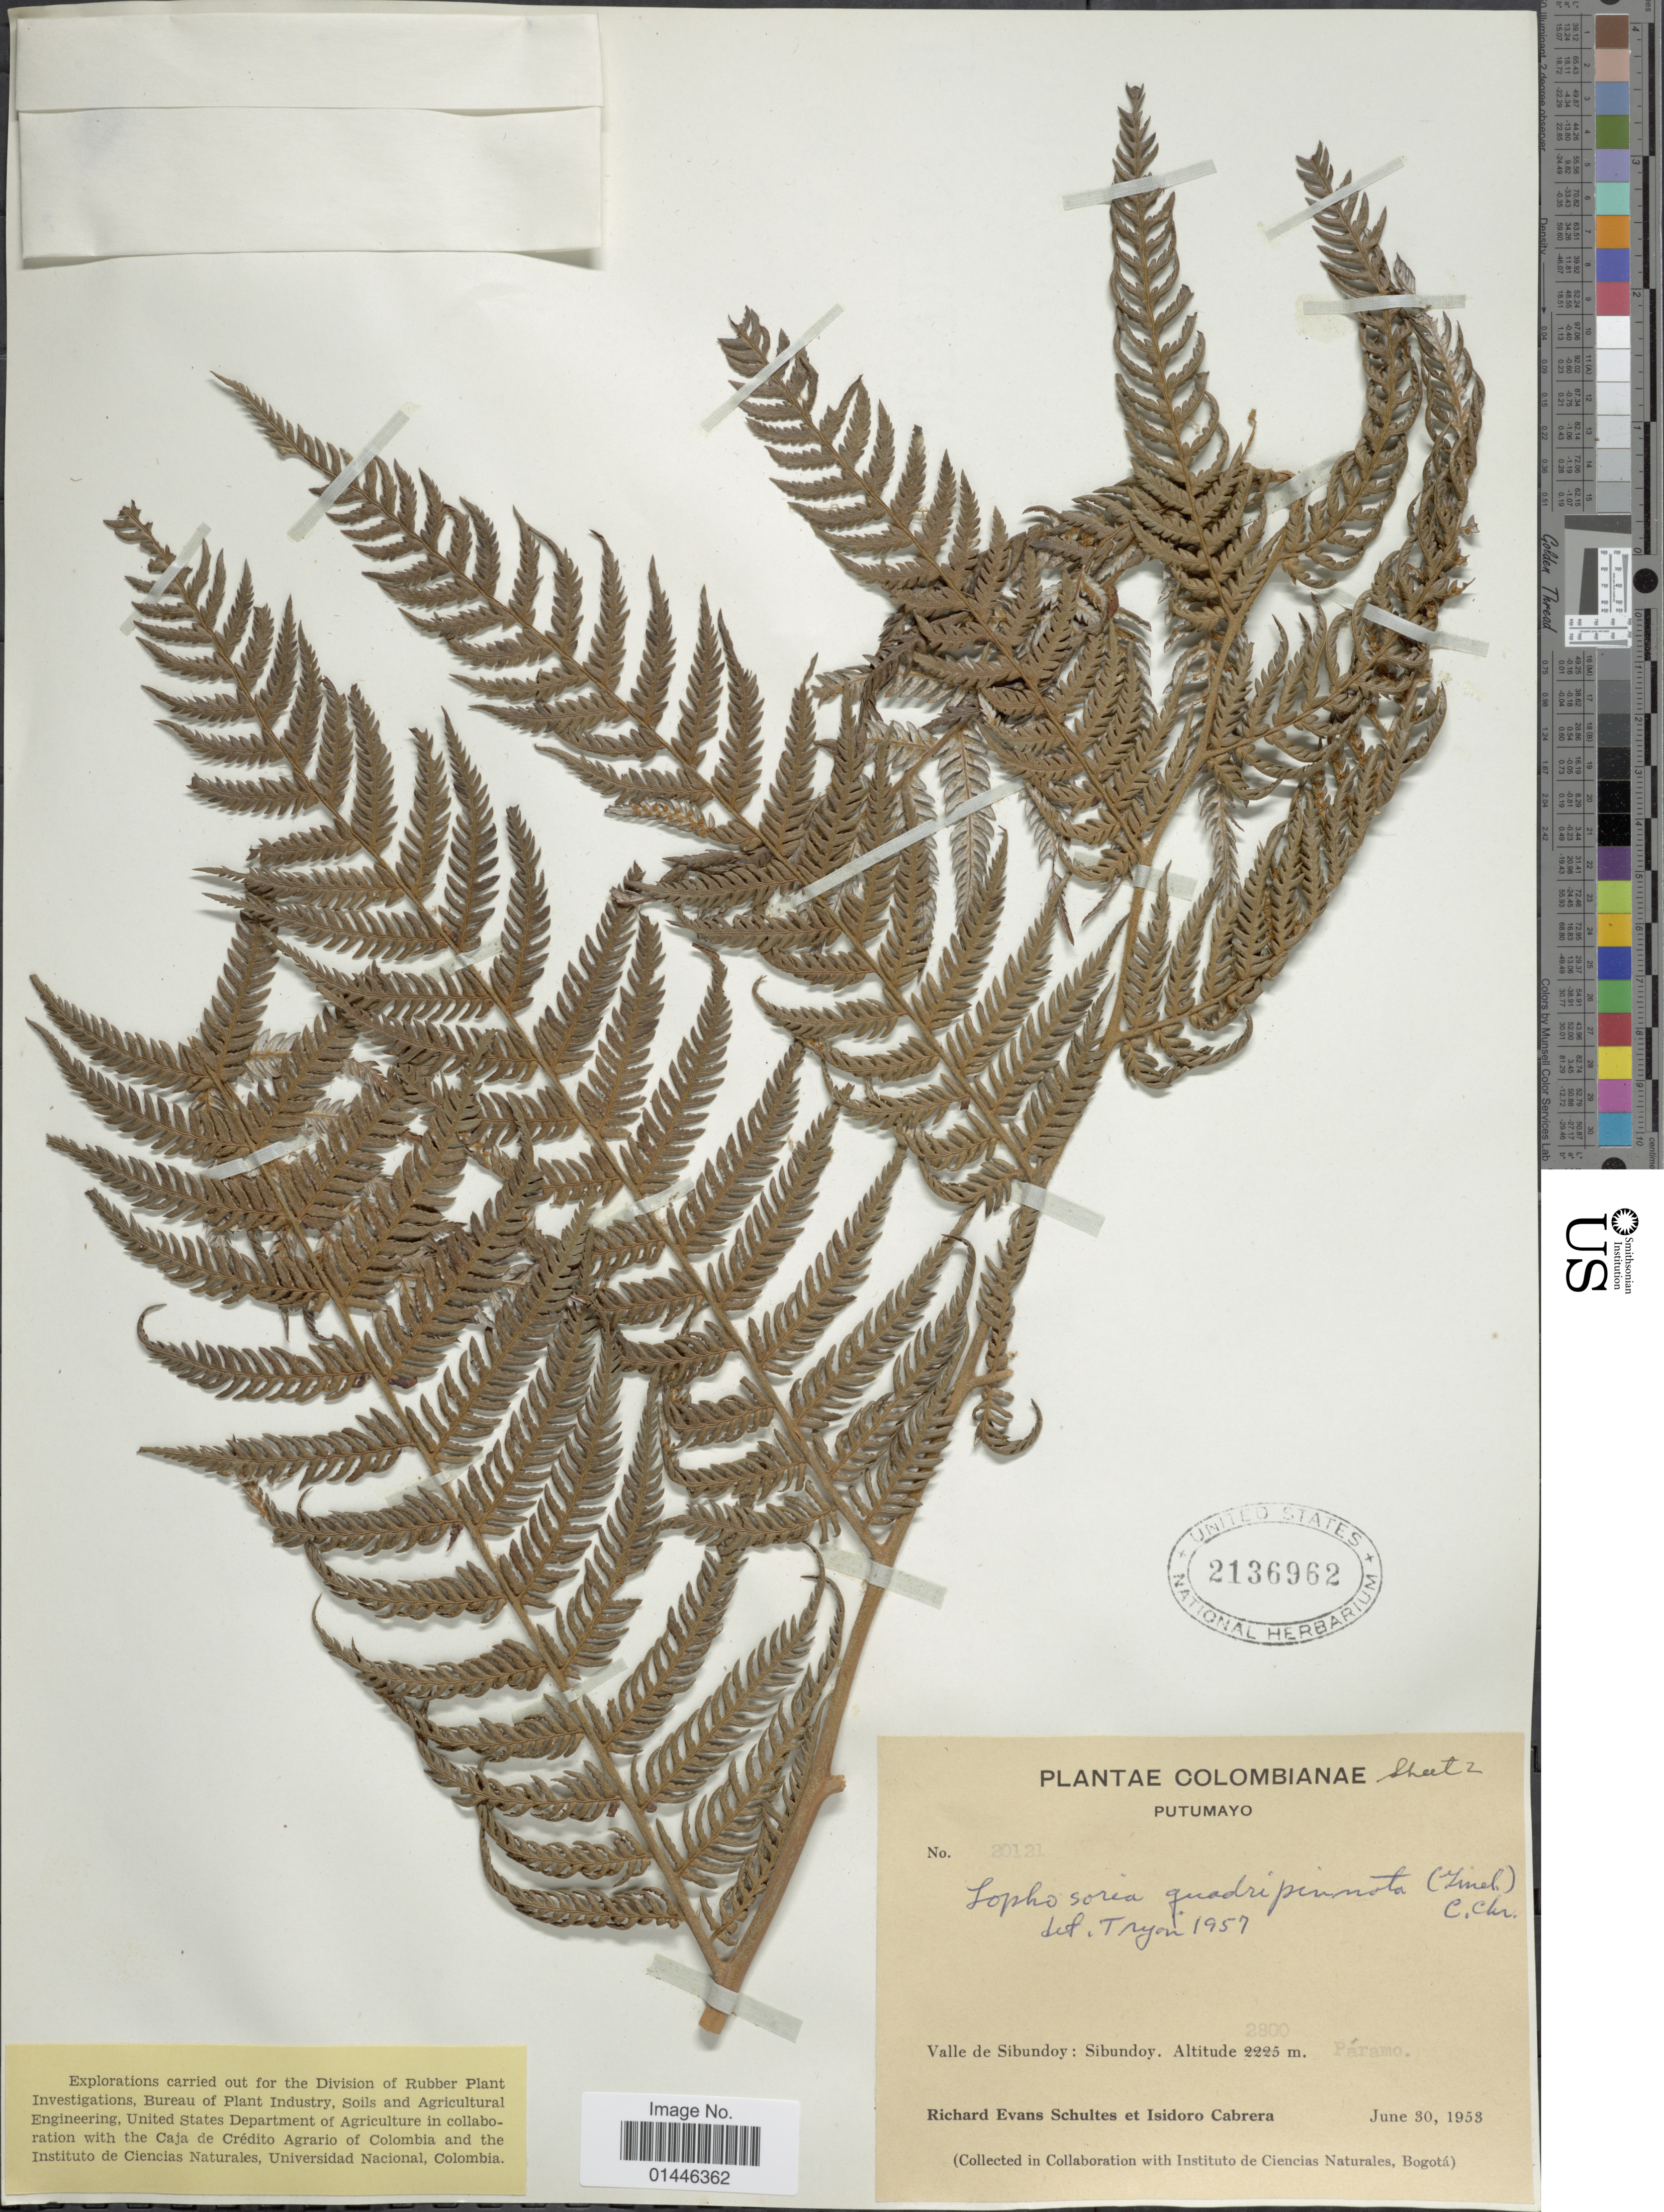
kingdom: Plantae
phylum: Tracheophyta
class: Polypodiopsida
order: Cyatheales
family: Dicksoniaceae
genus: Lophosoria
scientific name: Lophosoria quadripinnata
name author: (J.F. Gmel.) C. Chr.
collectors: R. E. Schultes & I. Cabrera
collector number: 20121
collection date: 1953-06-30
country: Colombia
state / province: Putumayo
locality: Valle de Sibundoy: Sibundoy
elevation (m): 2800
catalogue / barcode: US 2136962